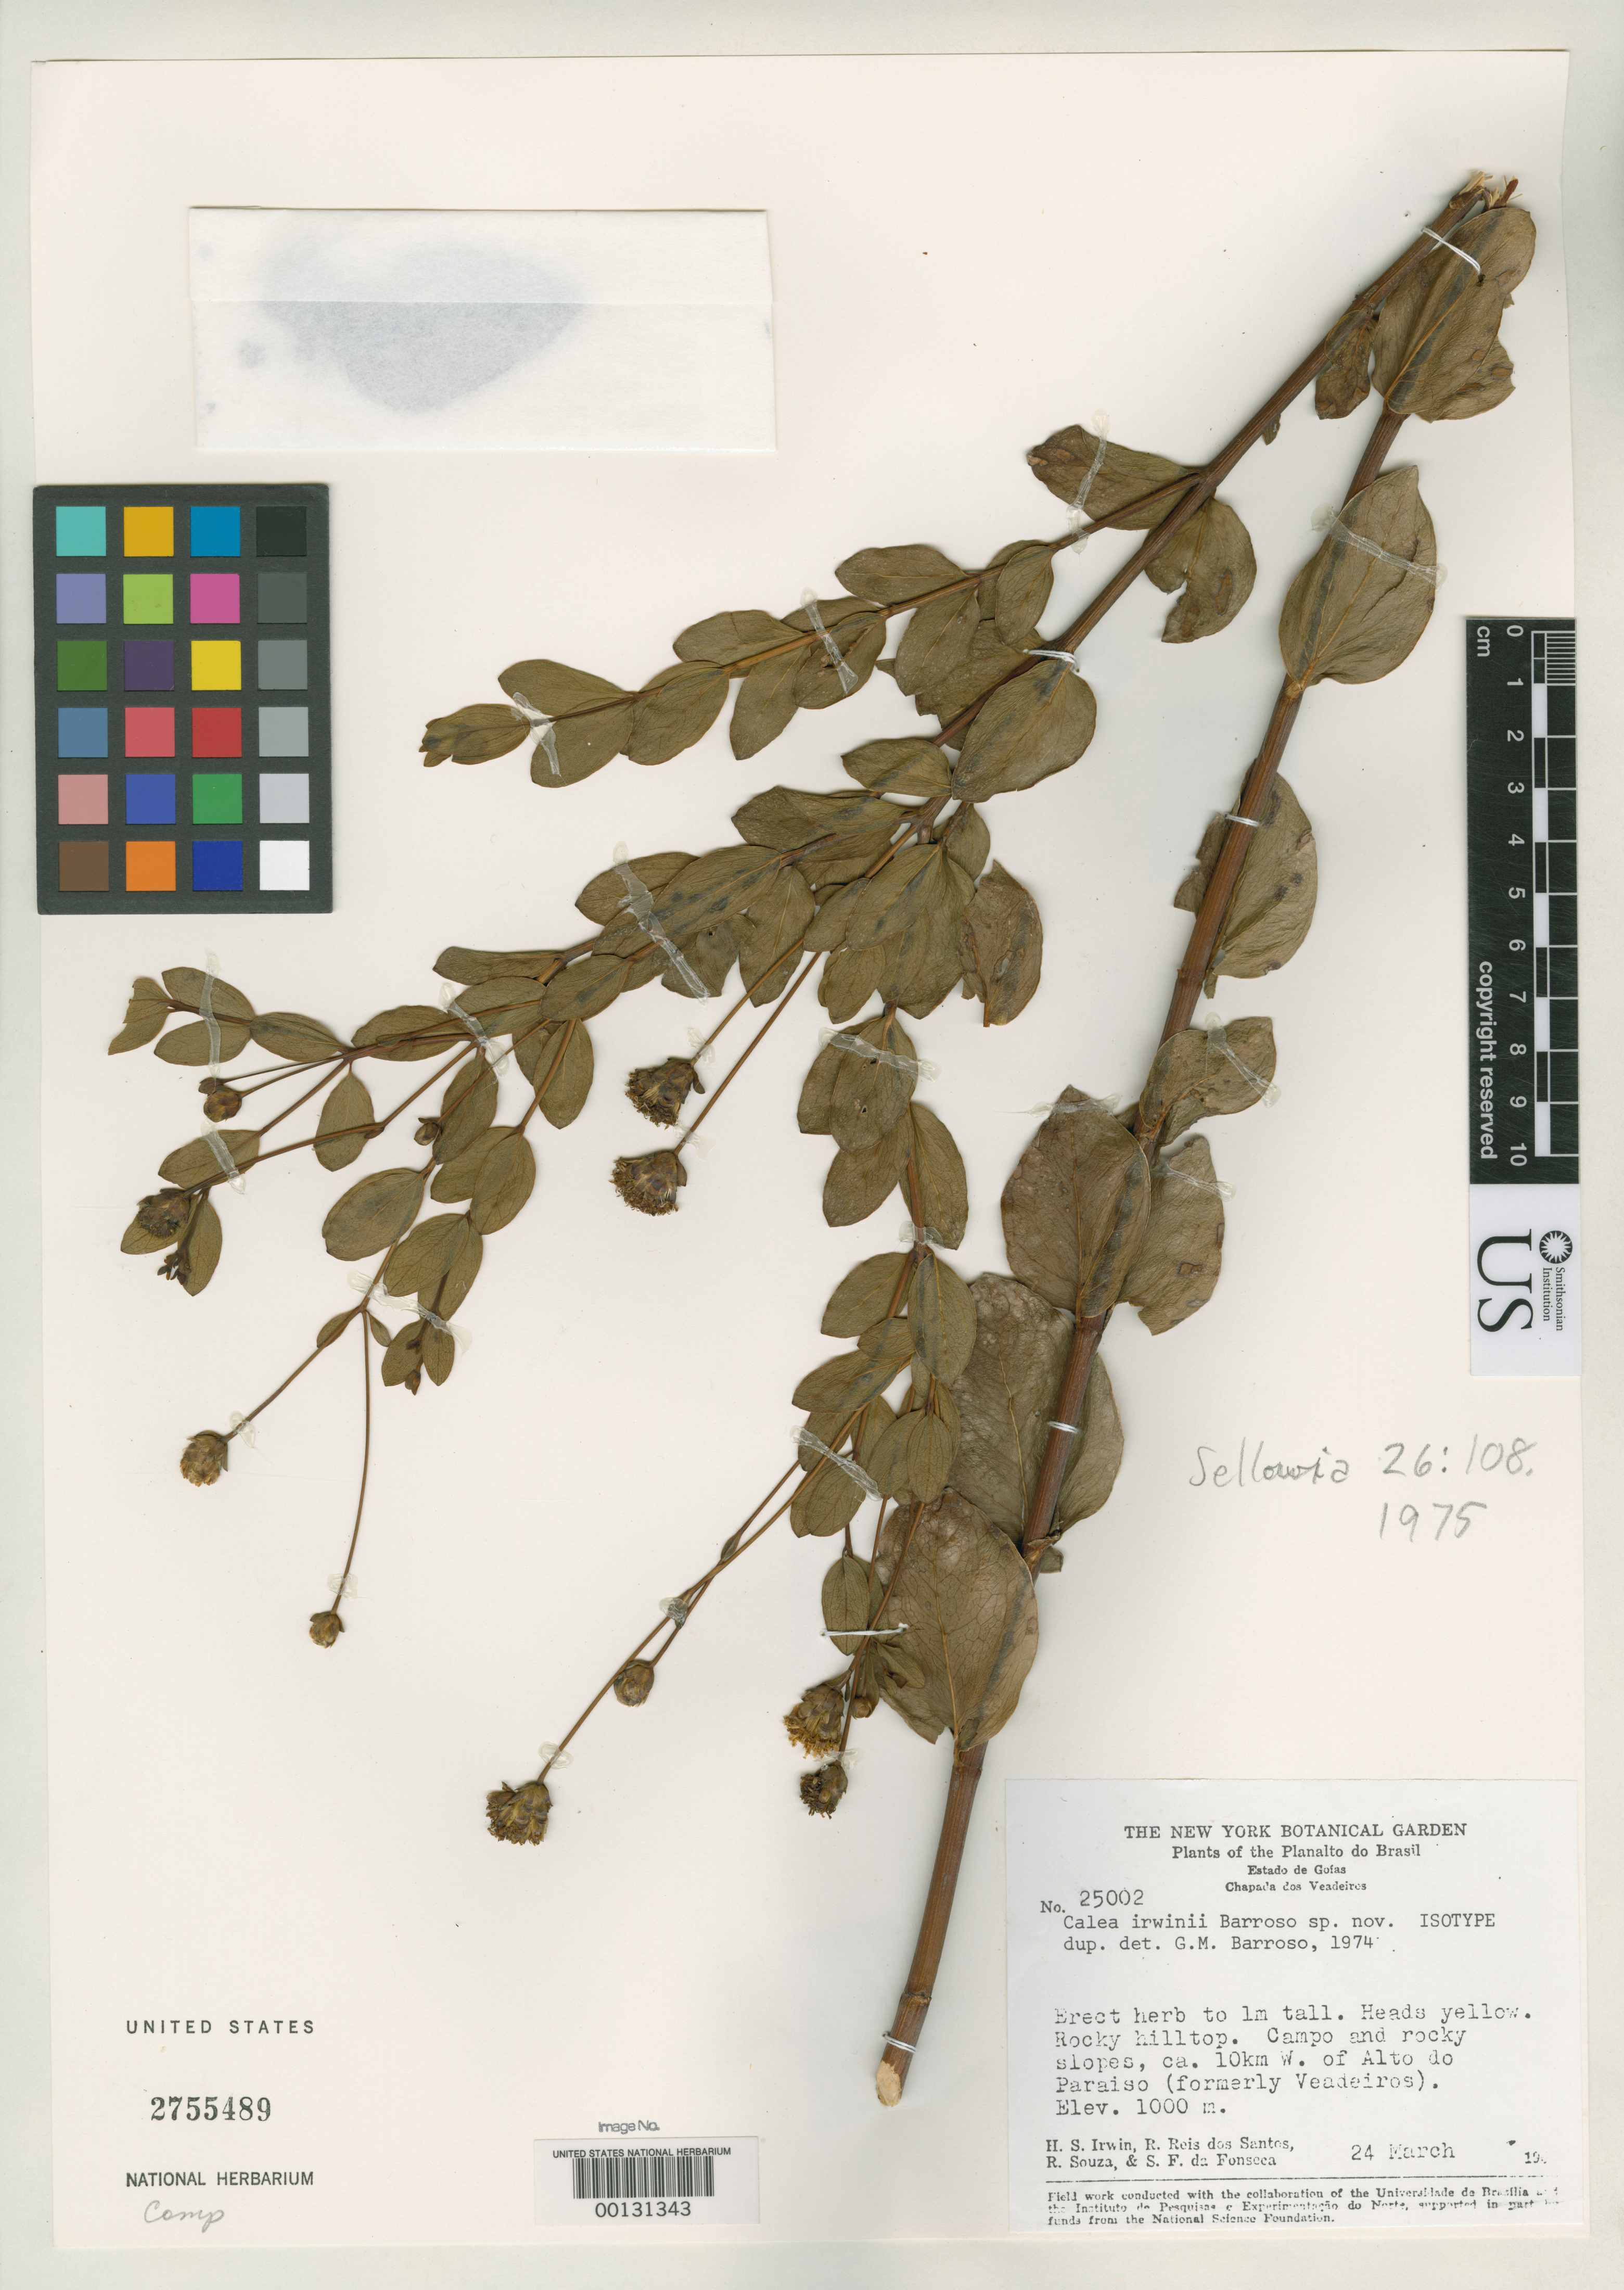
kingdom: Plantae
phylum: Tracheophyta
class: Magnoliopsida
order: Asterales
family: Asteraceae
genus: Calea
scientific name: Calea irwinii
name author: G.M. Barroso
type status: Isotype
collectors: H. Irwin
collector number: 25002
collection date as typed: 24 Mar 19--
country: Brazil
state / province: Goiás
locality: Chapada dos Veadeiros, Alto do Paraiso.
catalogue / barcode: US 2755489